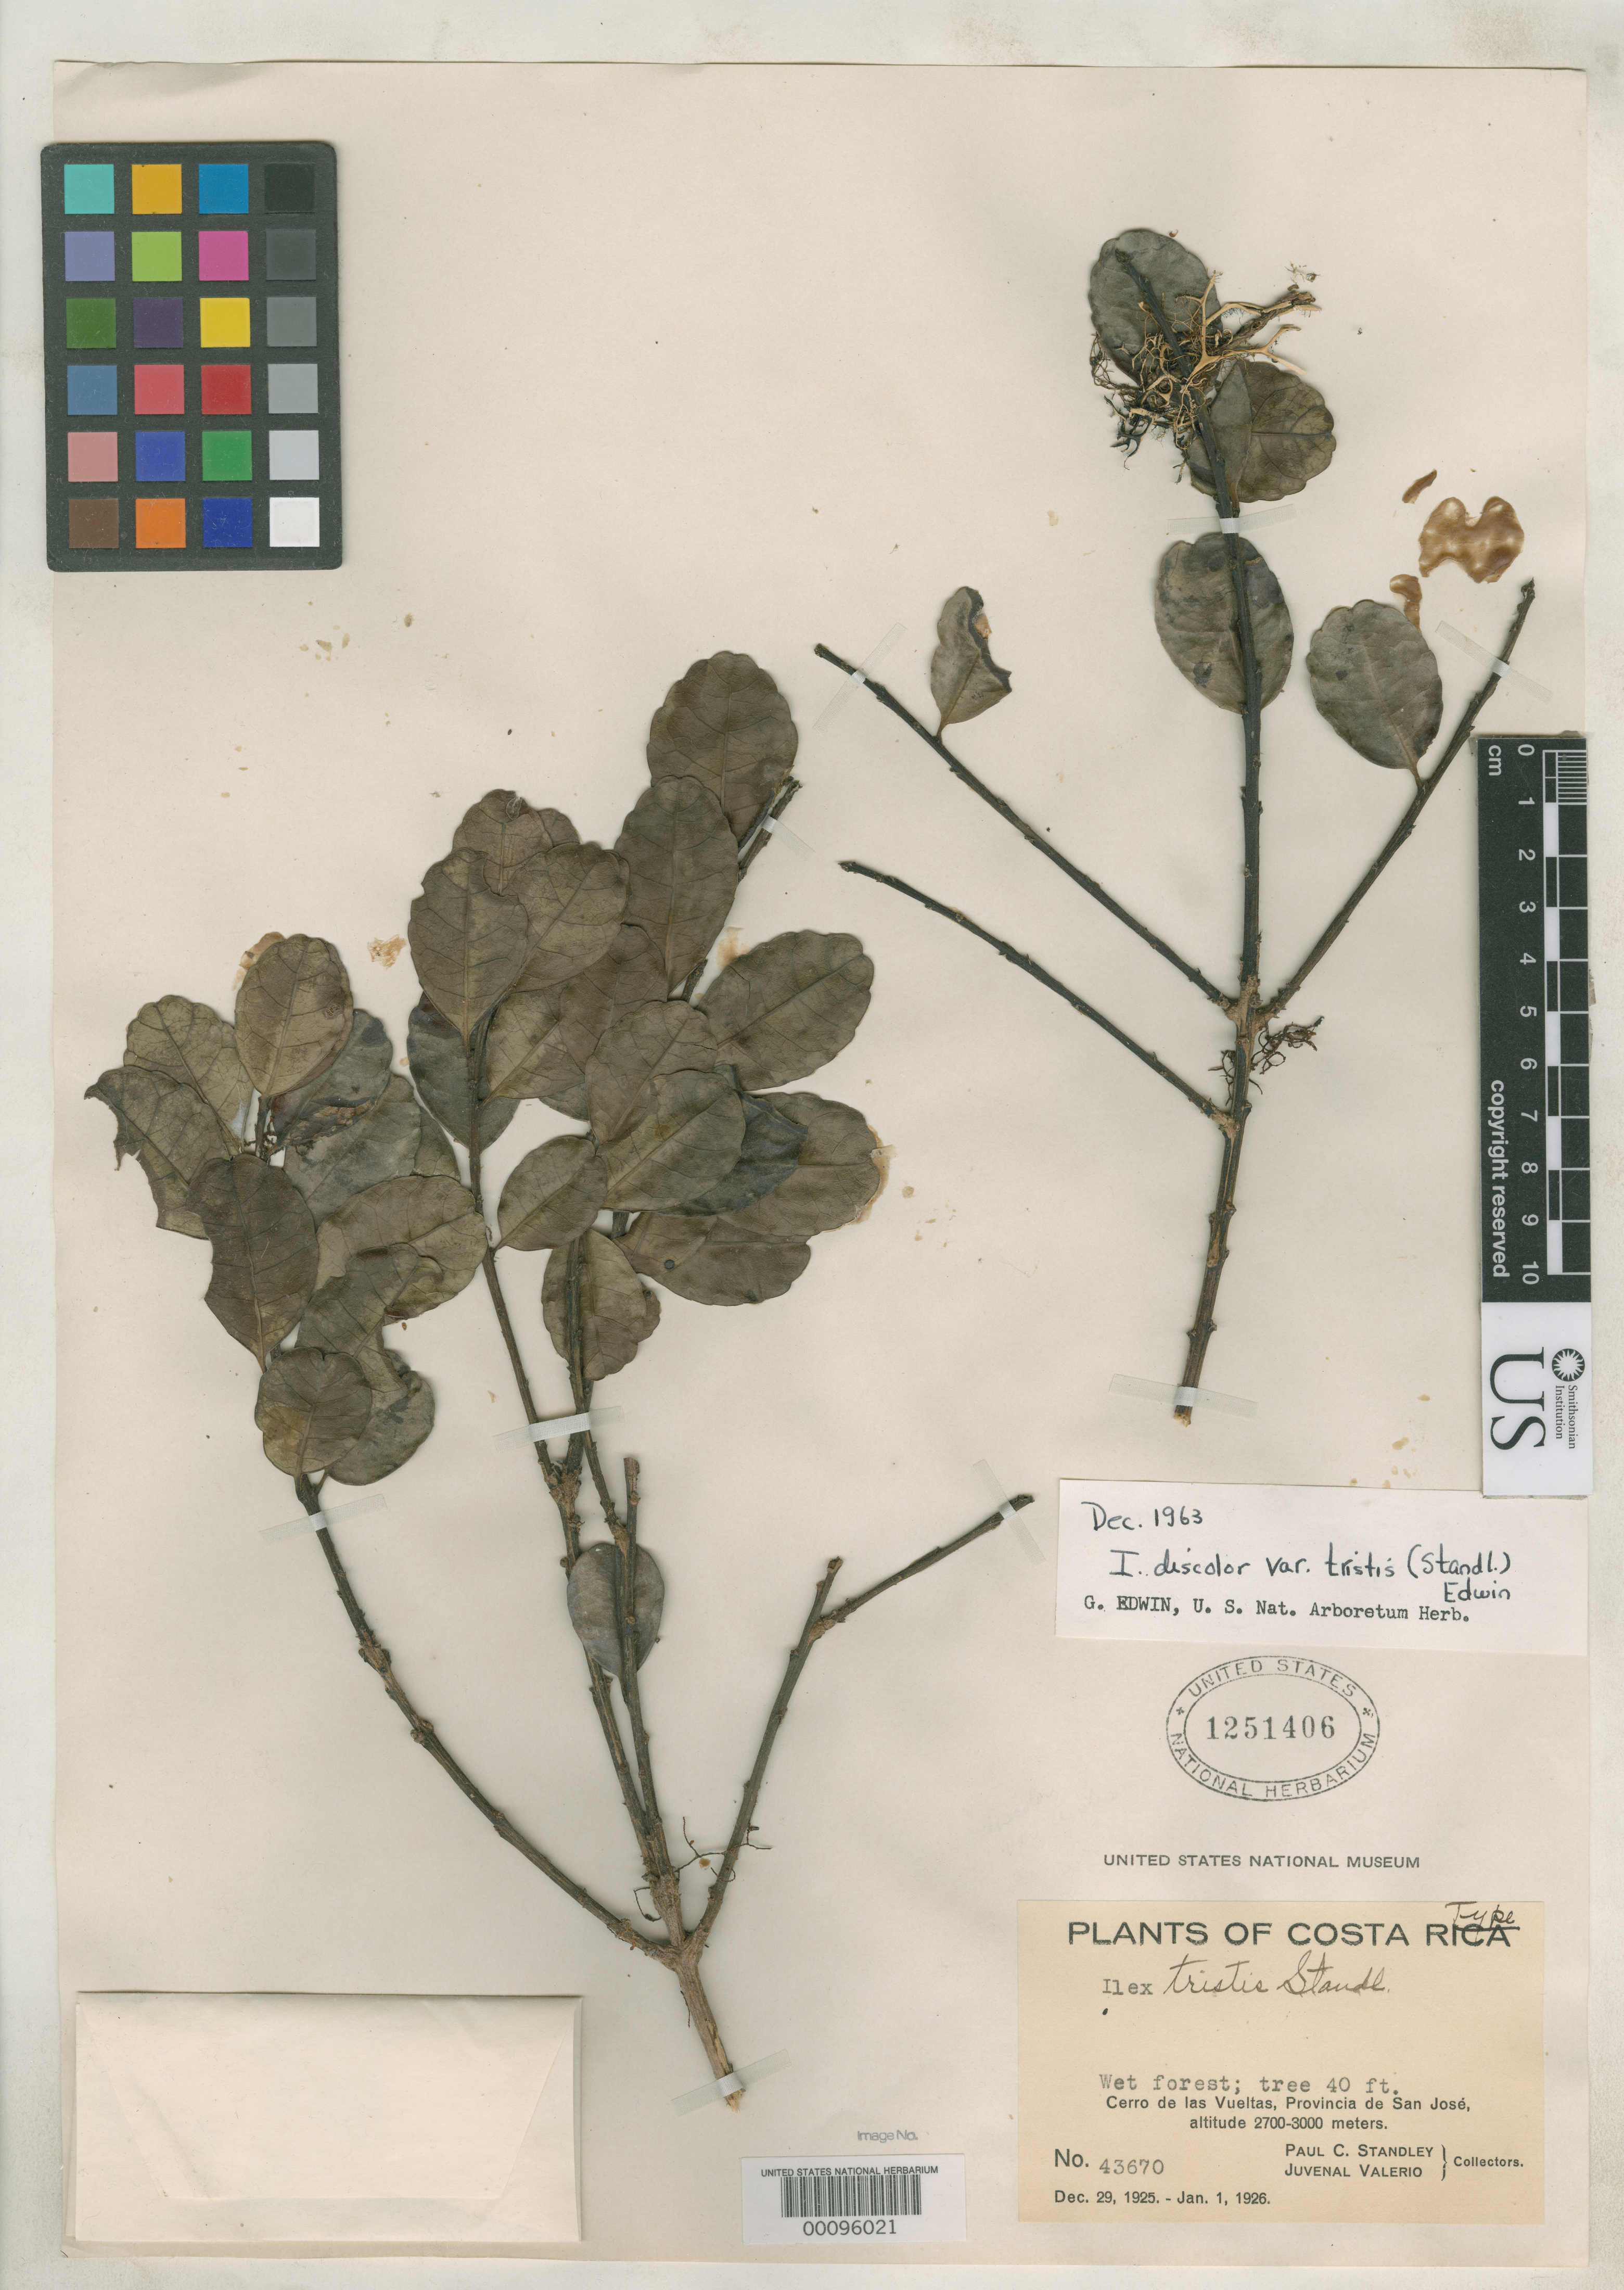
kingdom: Plantae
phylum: Tracheophyta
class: Magnoliopsida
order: Aquifoliales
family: Aquifoliaceae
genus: Ilex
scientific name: Ilex tristis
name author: Standl.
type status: Holotype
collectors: P. C. Standley & J. Valerio R.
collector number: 43670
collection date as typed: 29 Dec 1925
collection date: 1925-12-29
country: Costa Rica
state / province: San José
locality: Cerro de las Vueltas.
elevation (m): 3000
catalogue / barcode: US 1251406